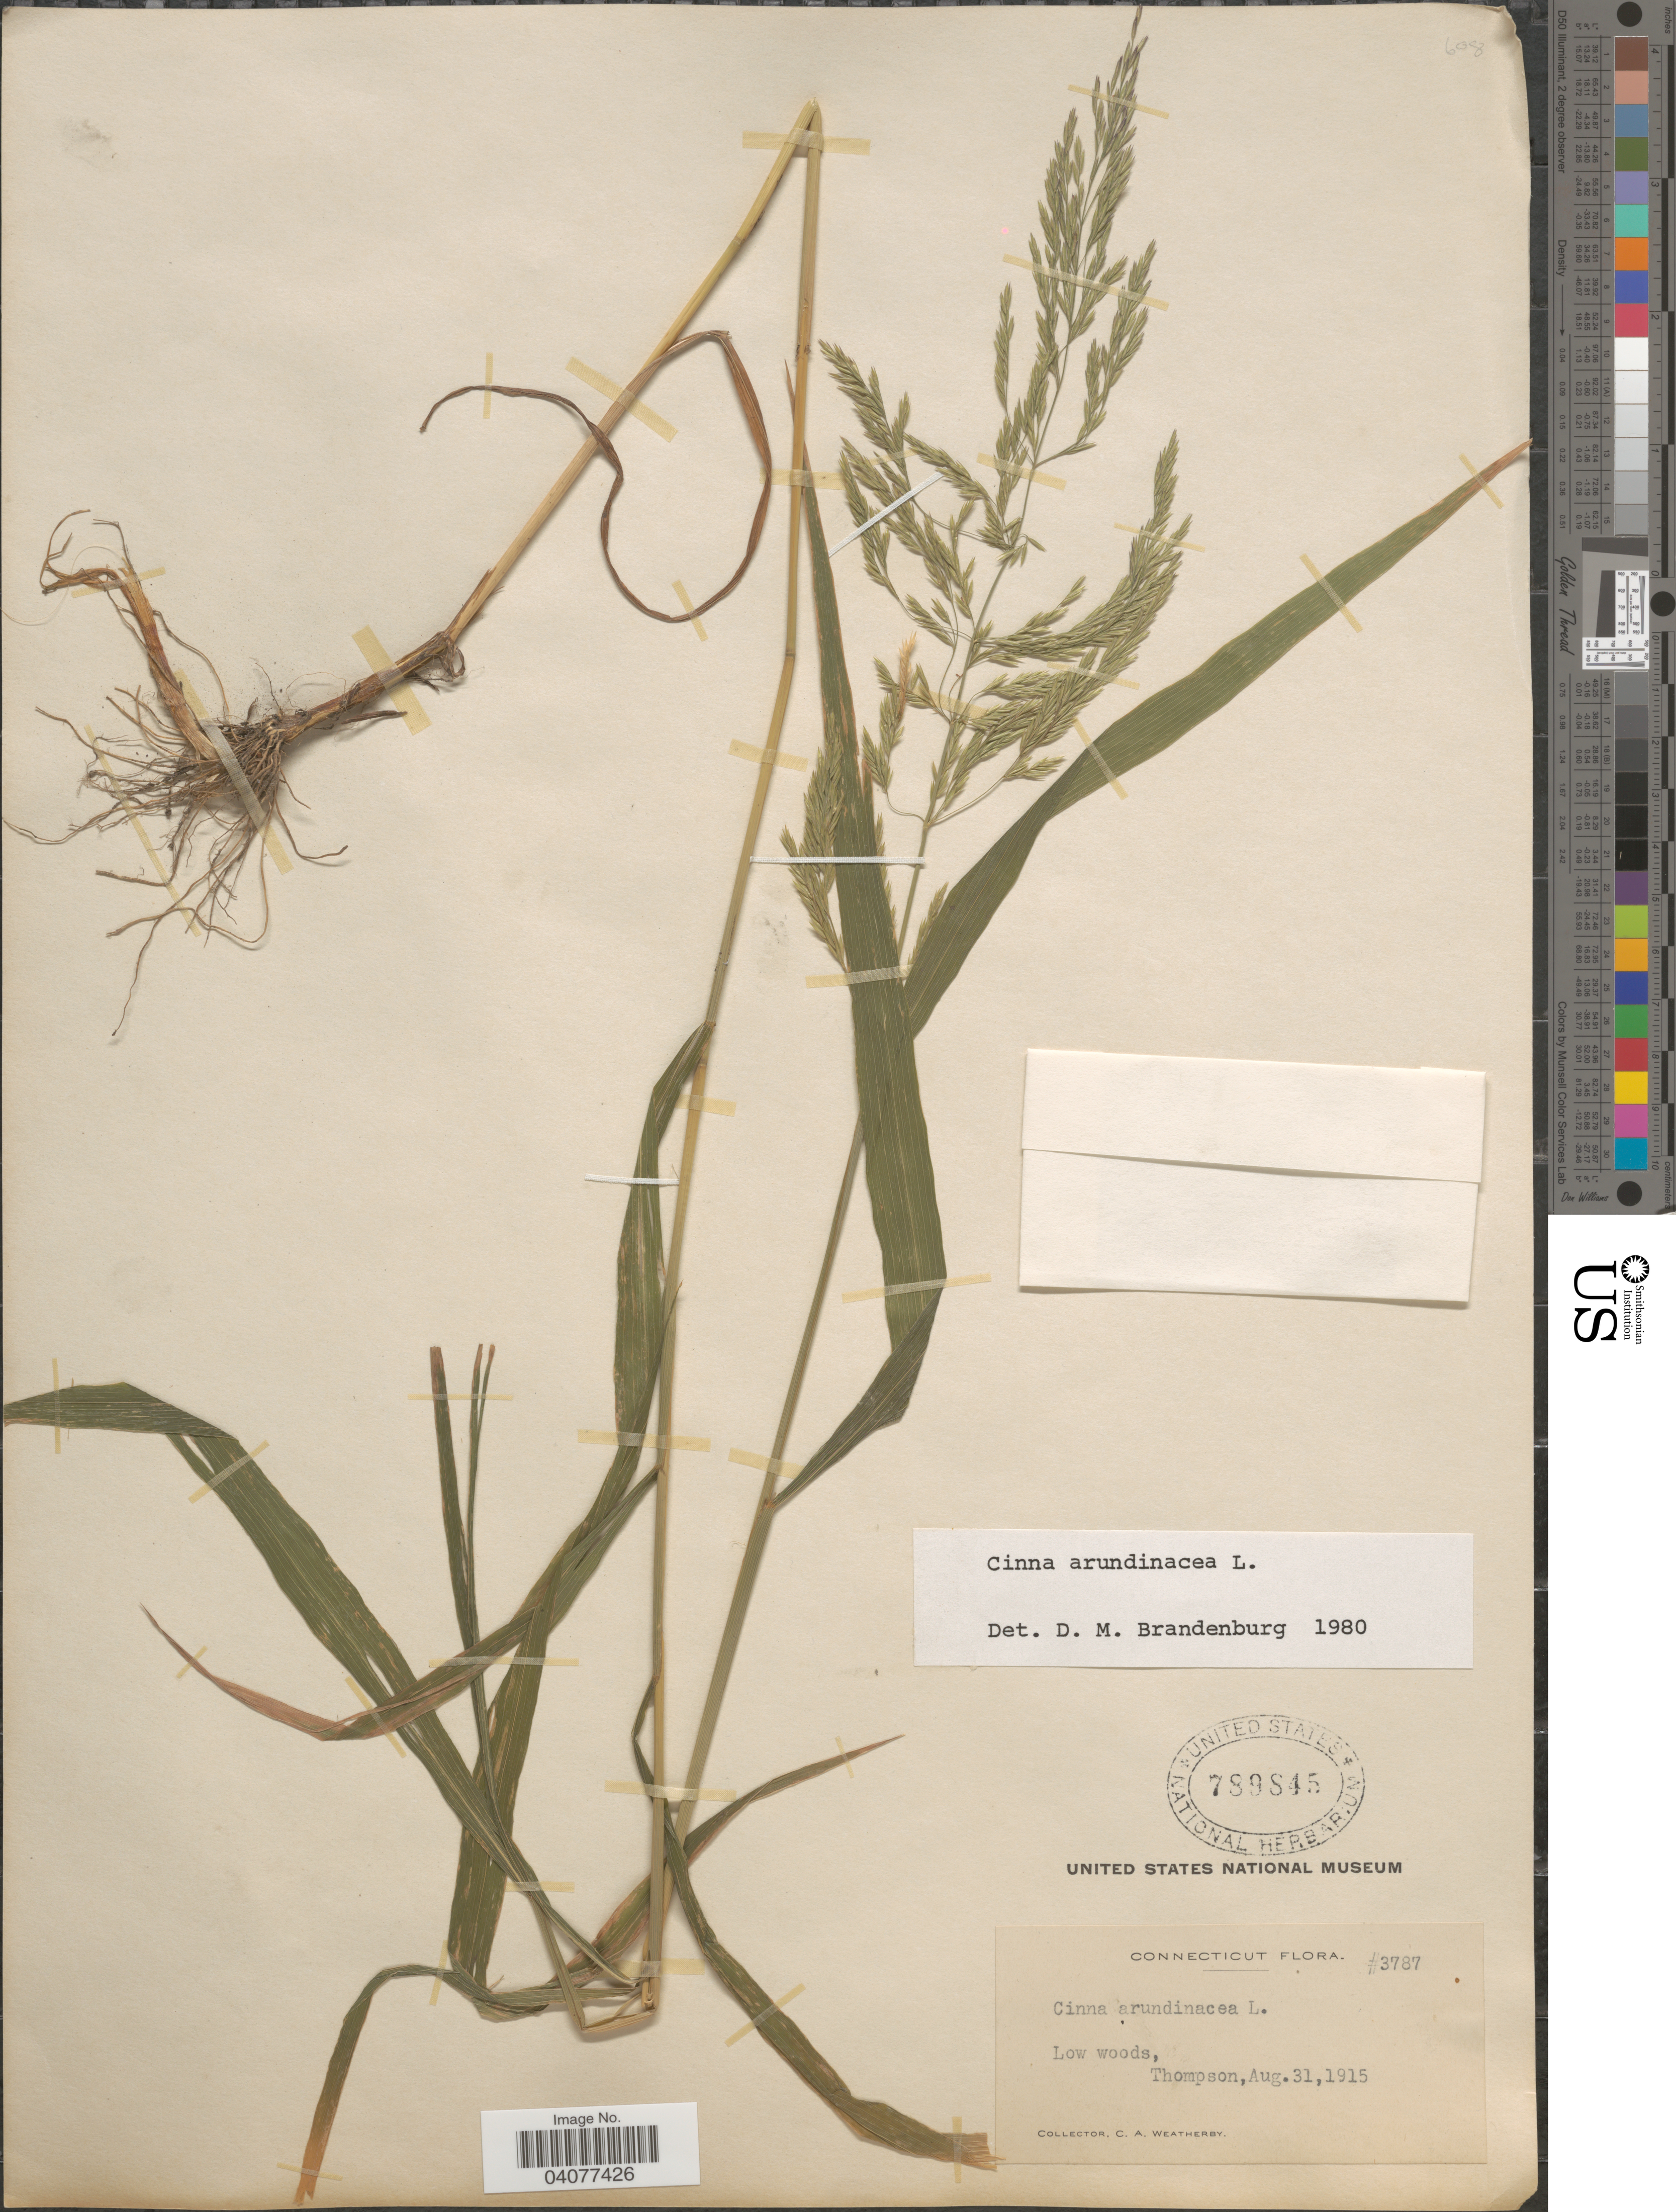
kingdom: Plantae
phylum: Tracheophyta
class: Liliopsida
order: Poales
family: Poaceae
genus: Cinna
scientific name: Cinna arundinacea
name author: L.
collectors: C. A. Weatherby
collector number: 3787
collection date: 1915-08-31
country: United States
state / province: Connecticut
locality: Low woods, Thompson.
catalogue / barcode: US 789845